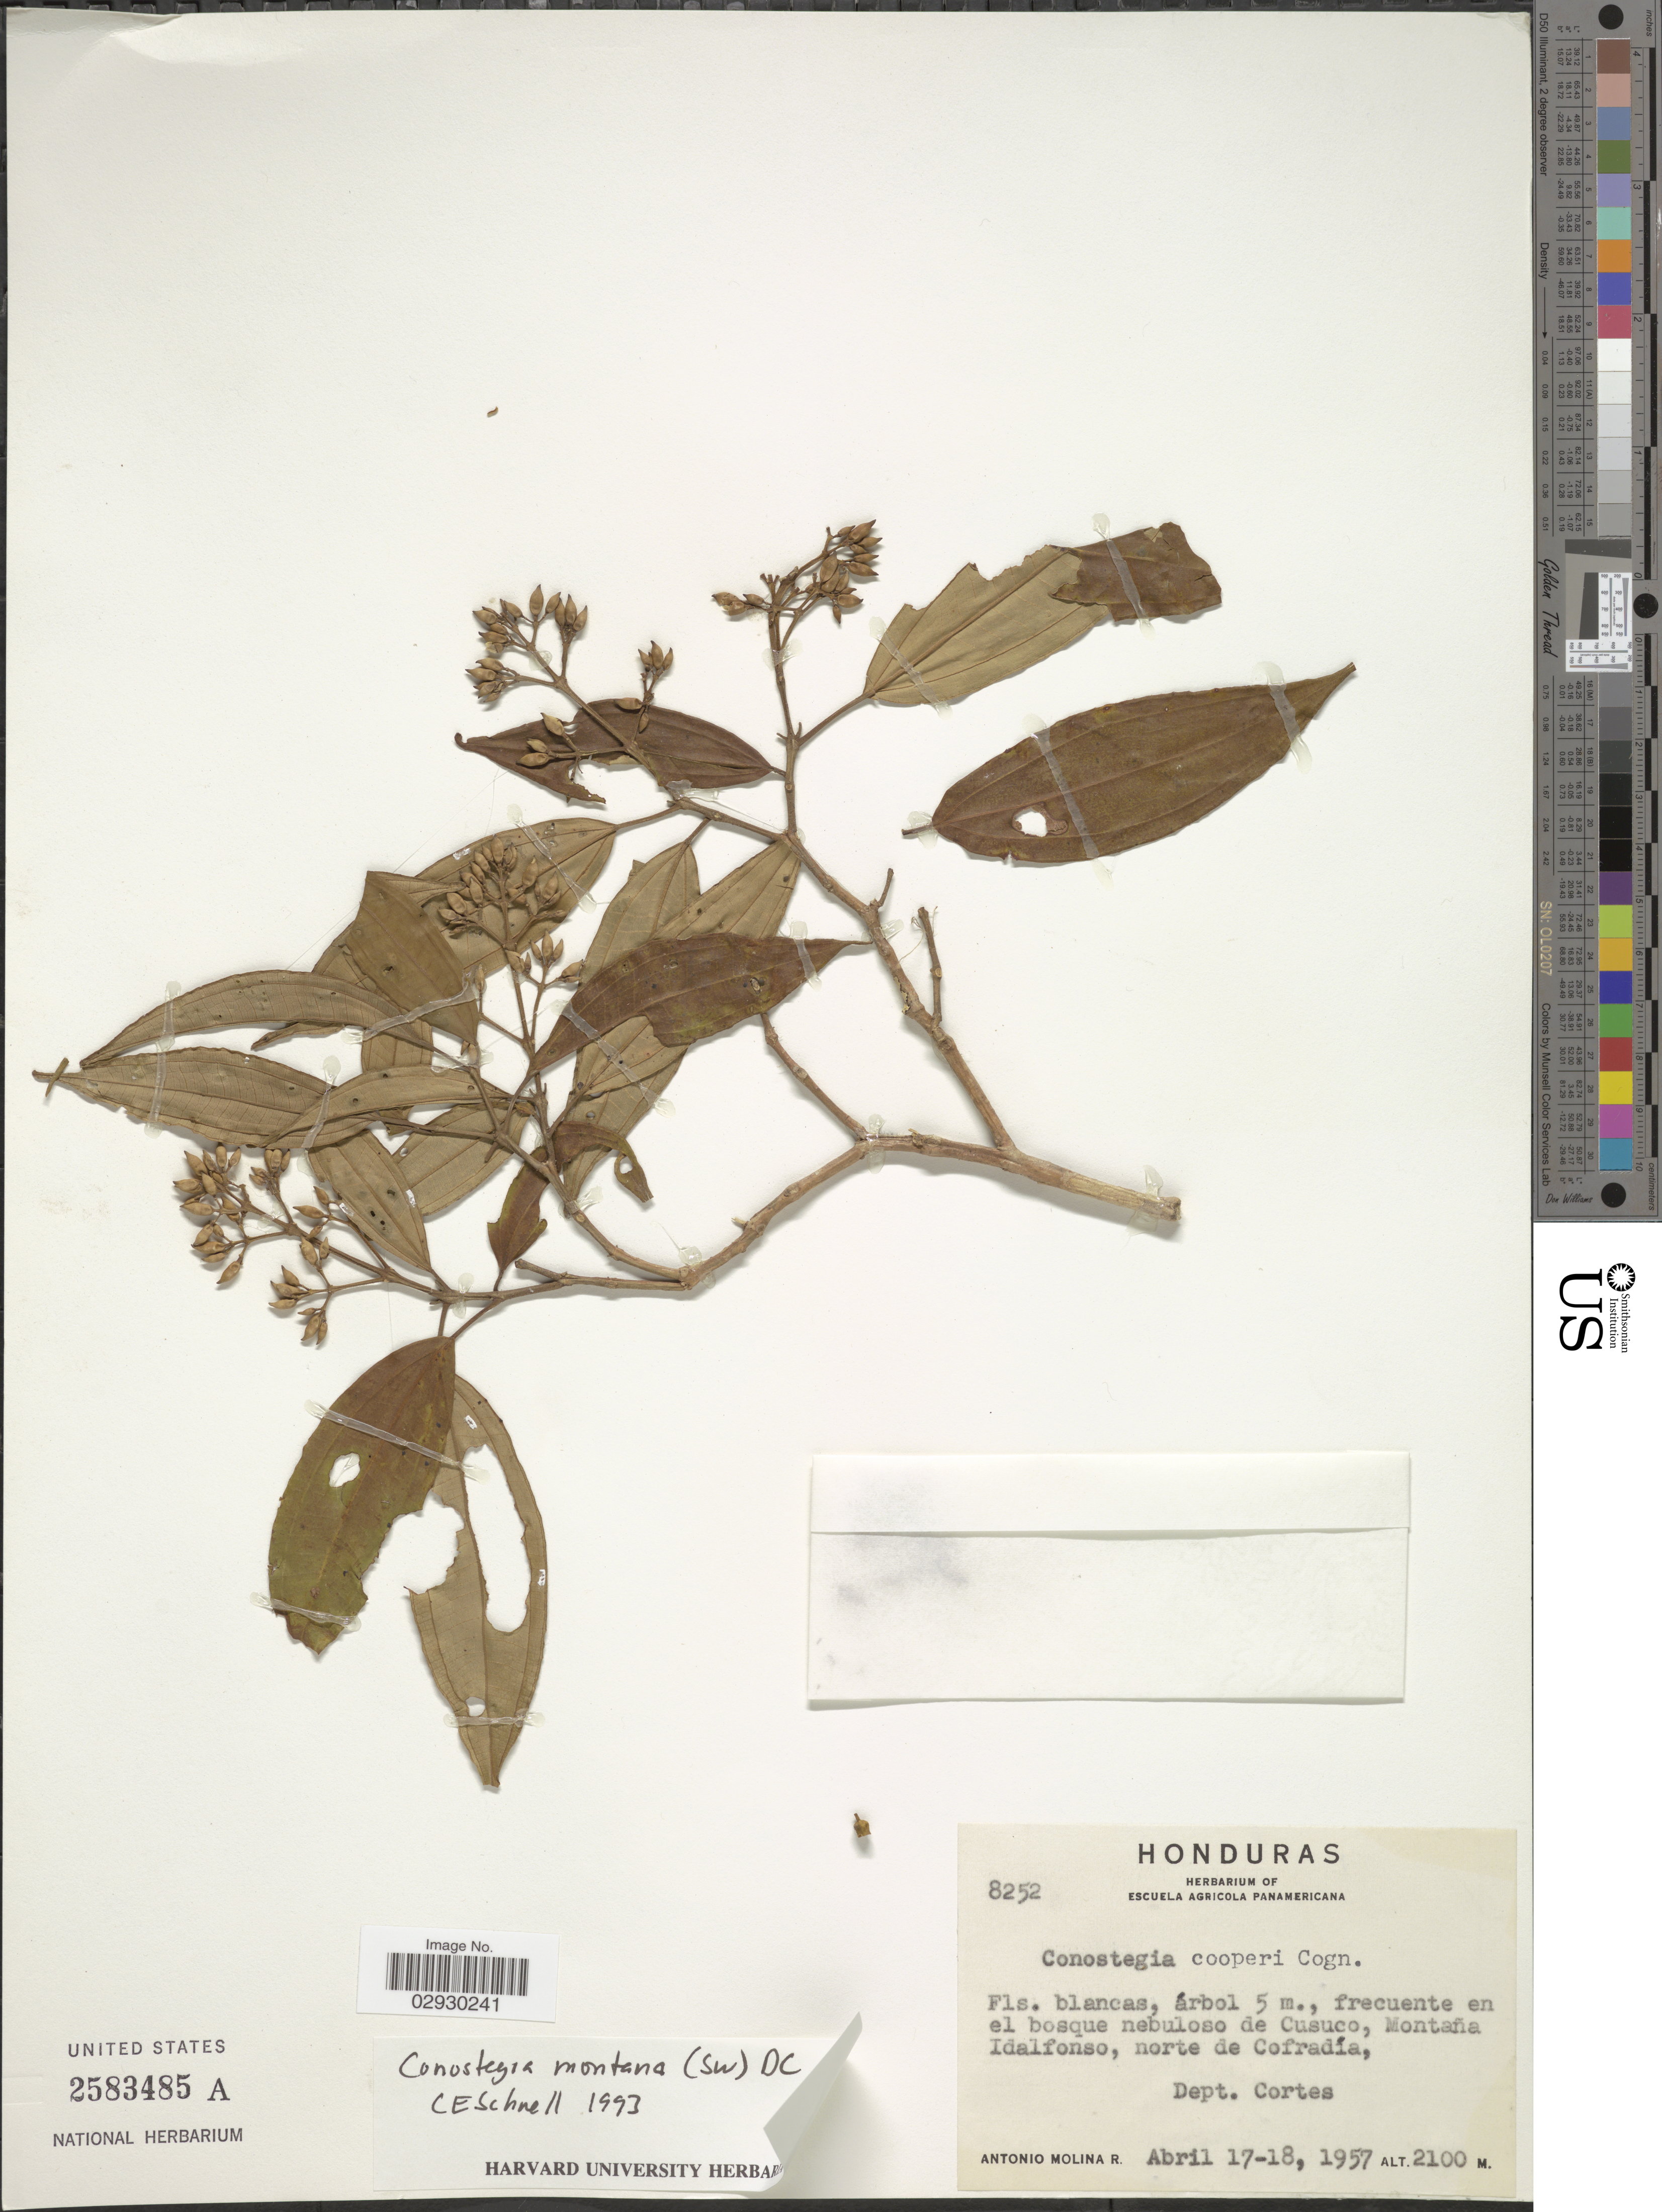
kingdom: Plantae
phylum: Tracheophyta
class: Magnoliopsida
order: Myrtales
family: Melastomataceae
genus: Conostegia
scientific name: Conostegia montana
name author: (Sw.) D. Don ex DC.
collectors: A. Molina R.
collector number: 8252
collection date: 1957-04-17/1957-04-18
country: Honduras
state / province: Cortés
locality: Frecuente en el bosque nebuloso de Cusuco, Montaña Idalfonso, norte de Cofradía, Dept. Cortes.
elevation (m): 2100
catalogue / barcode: US 2583485A